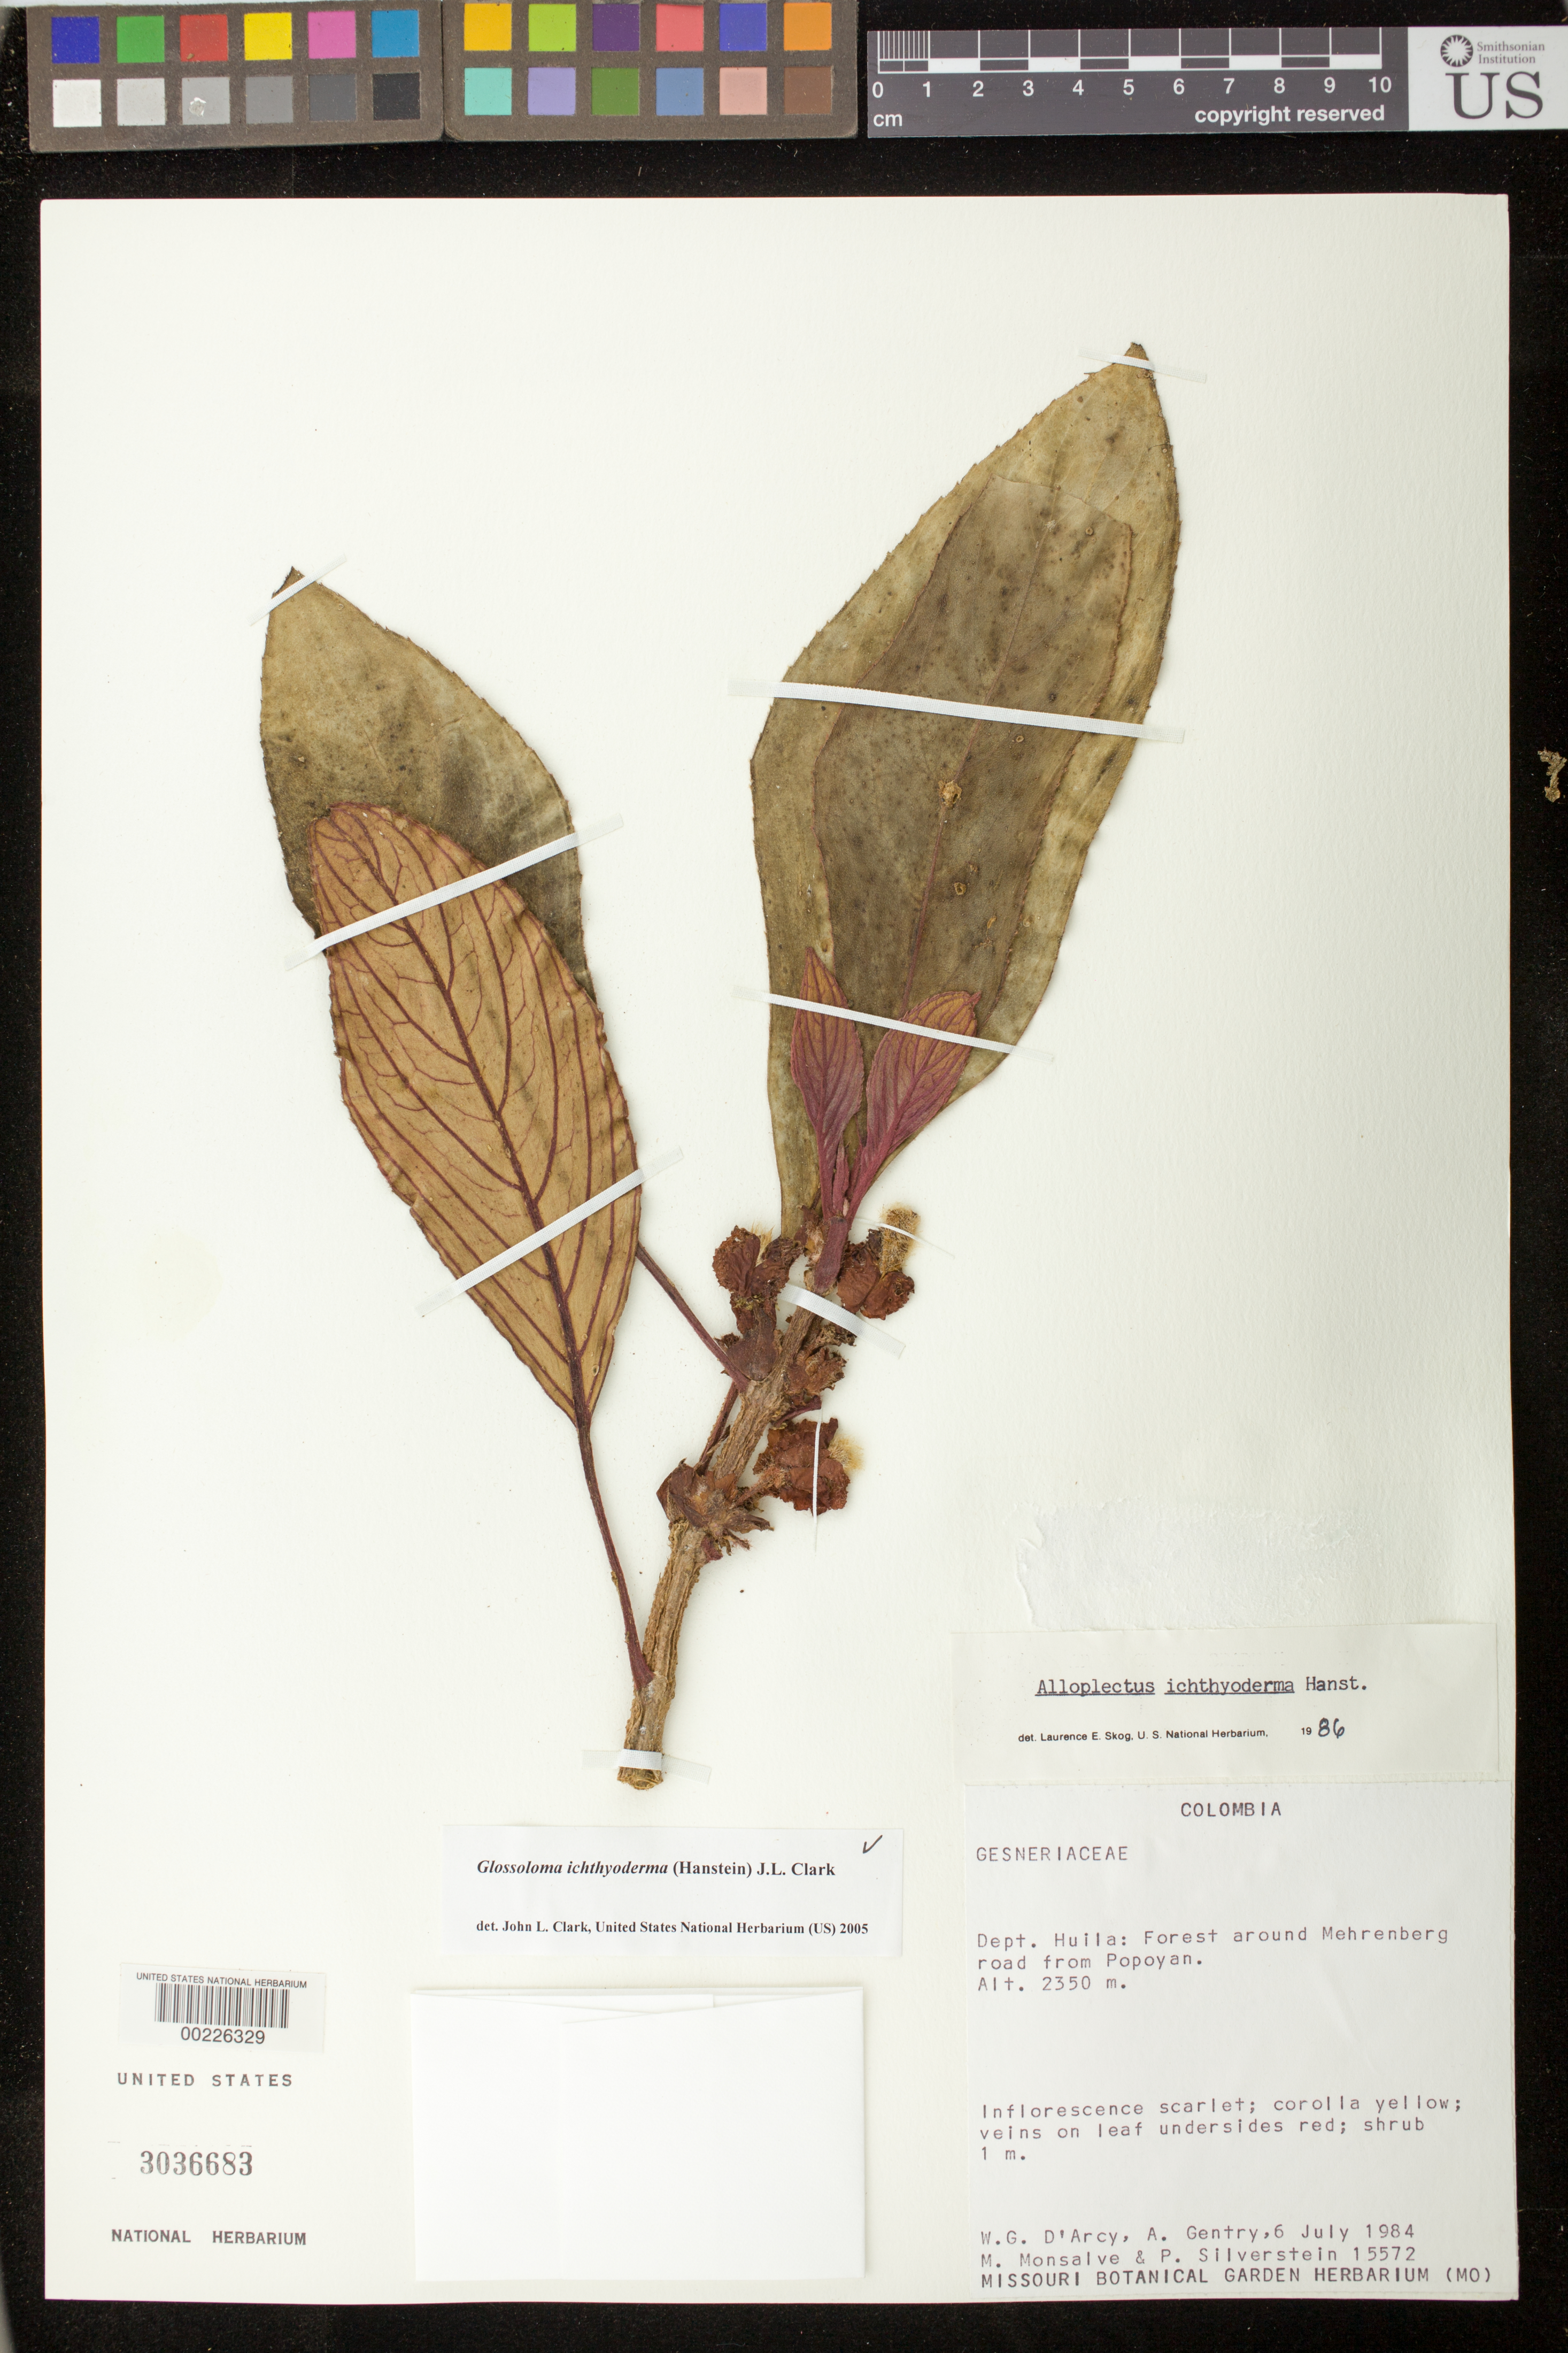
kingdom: Plantae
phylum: Tracheophyta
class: Magnoliopsida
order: Lamiales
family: Gesneriaceae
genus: Glossoloma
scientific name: Glossoloma ichthyoderma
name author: (Hanst.) J.L. Clark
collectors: W. G. D'Arcy, A. H. Gentry, M. Monsalve & P. A. Silverstone-Sopkin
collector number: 15572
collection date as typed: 06 Jul 1984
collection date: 1984-07-06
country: Colombia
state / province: Huila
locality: Around Mehrenberg road from Popoyan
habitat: Forest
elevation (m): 2350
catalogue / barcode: US 3036683